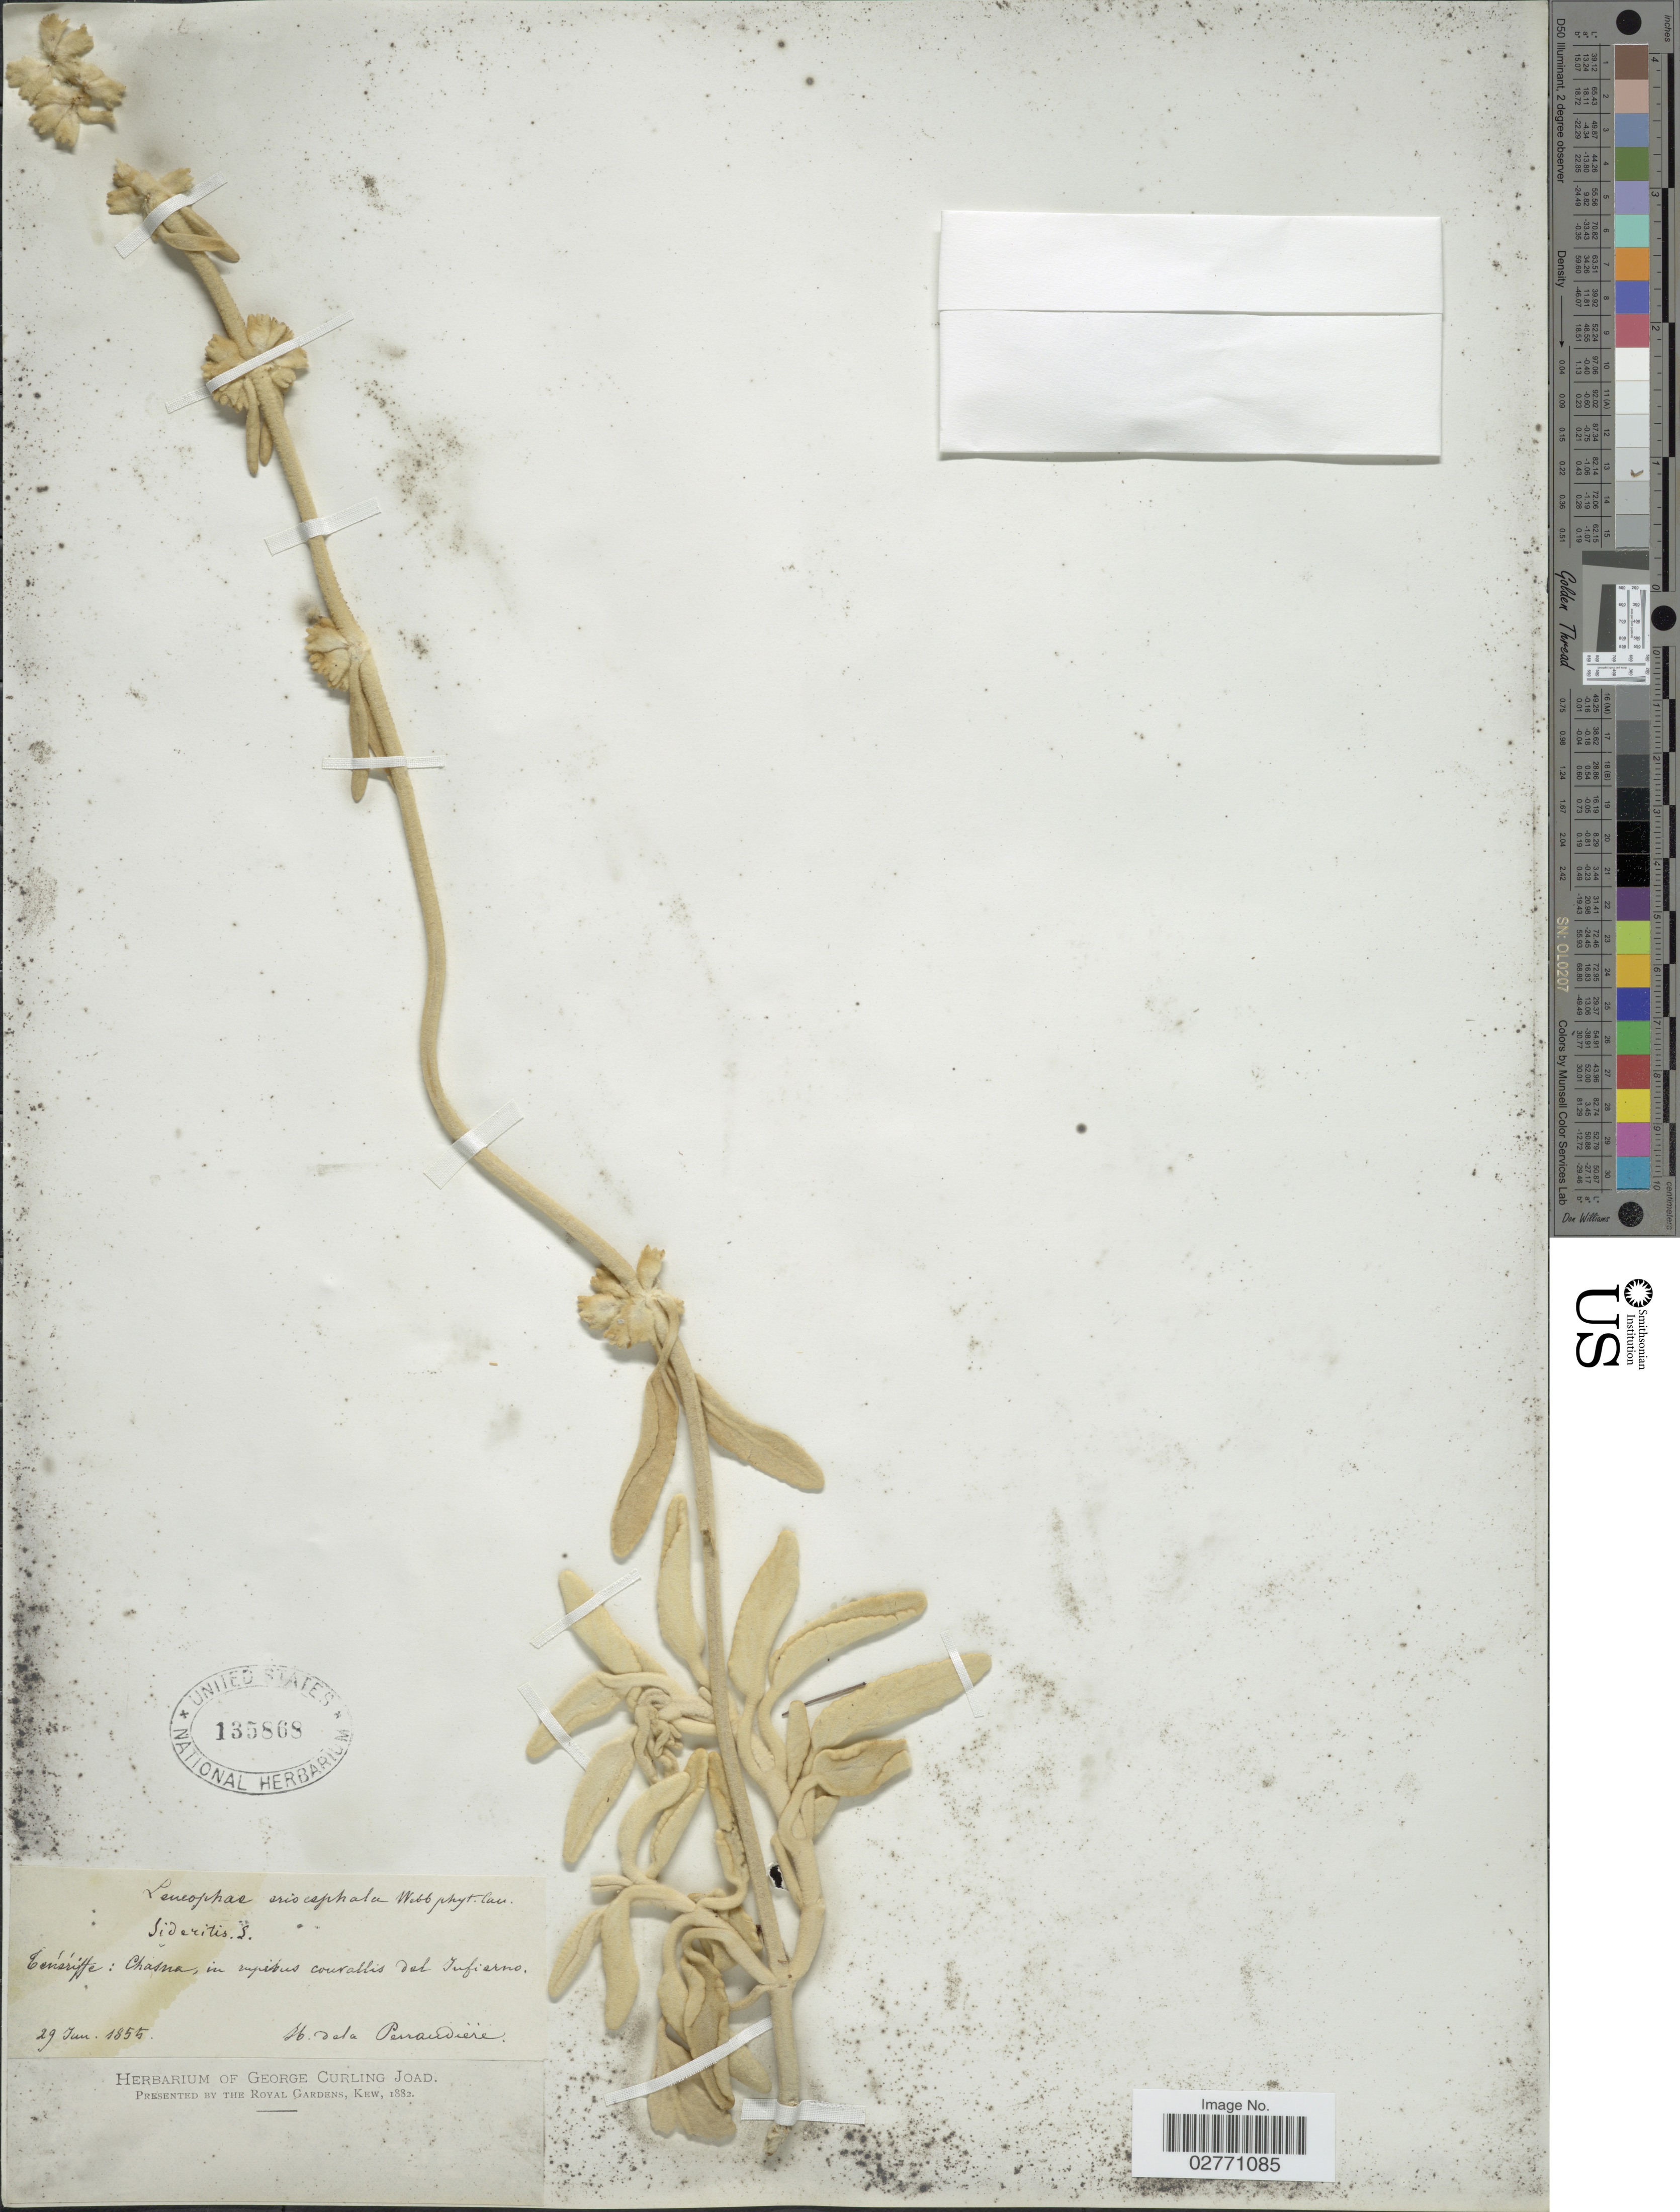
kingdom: Plantae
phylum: Tracheophyta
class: Magnoliopsida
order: Lamiales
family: Lamiaceae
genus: Sideritis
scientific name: Sideritis eriocephala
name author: Marrero Rodr. ex Négrin & P. Pérez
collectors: H. de la Perraudière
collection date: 1855-06-29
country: Spain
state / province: Canarias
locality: Ténériffe: Chasna, in rupibus courallis del Infierno.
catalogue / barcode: US 135868